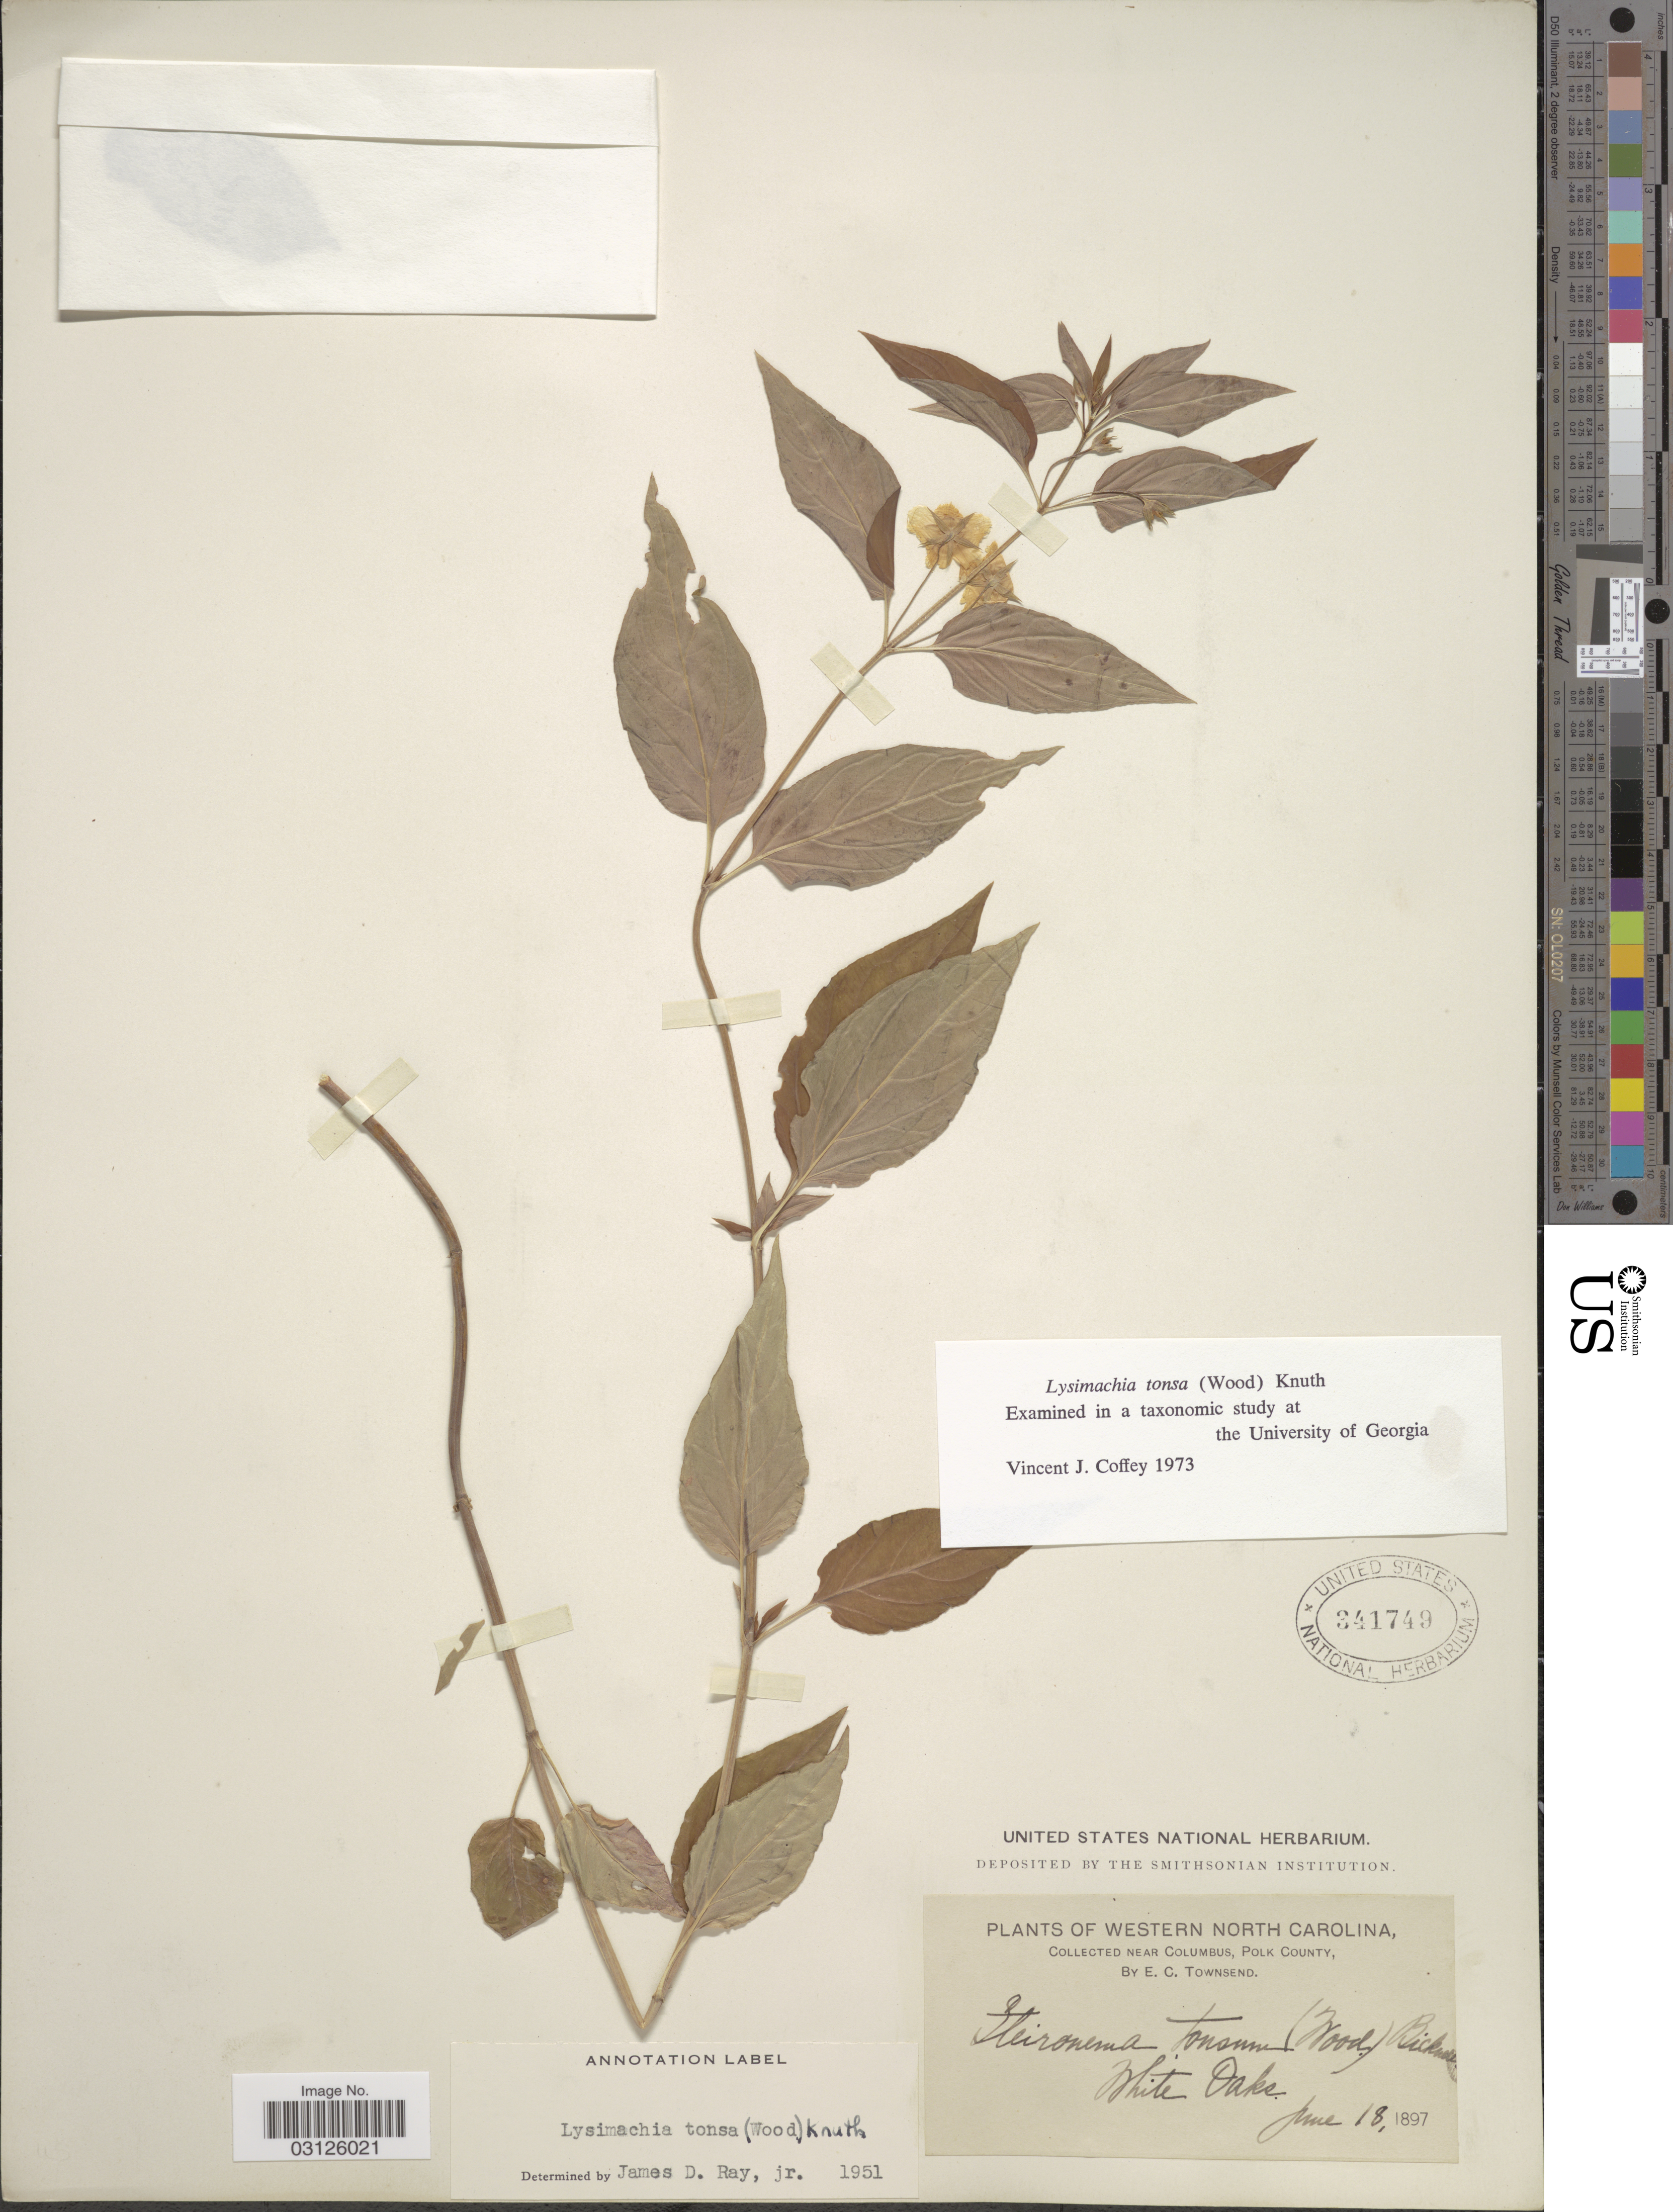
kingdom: Plantae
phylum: Tracheophyta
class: Magnoliopsida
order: Ericales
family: Primulaceae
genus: Lysimachia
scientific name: Lysimachia tonsa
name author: (Alph. Wood) Alph. Wood ex R. Knuth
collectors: E. C. Townsend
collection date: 1897-06-18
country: United States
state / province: North Carolina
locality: Western North Carolina. Collected near Columbus, Polk County. White Oaks.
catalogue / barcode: US 341749